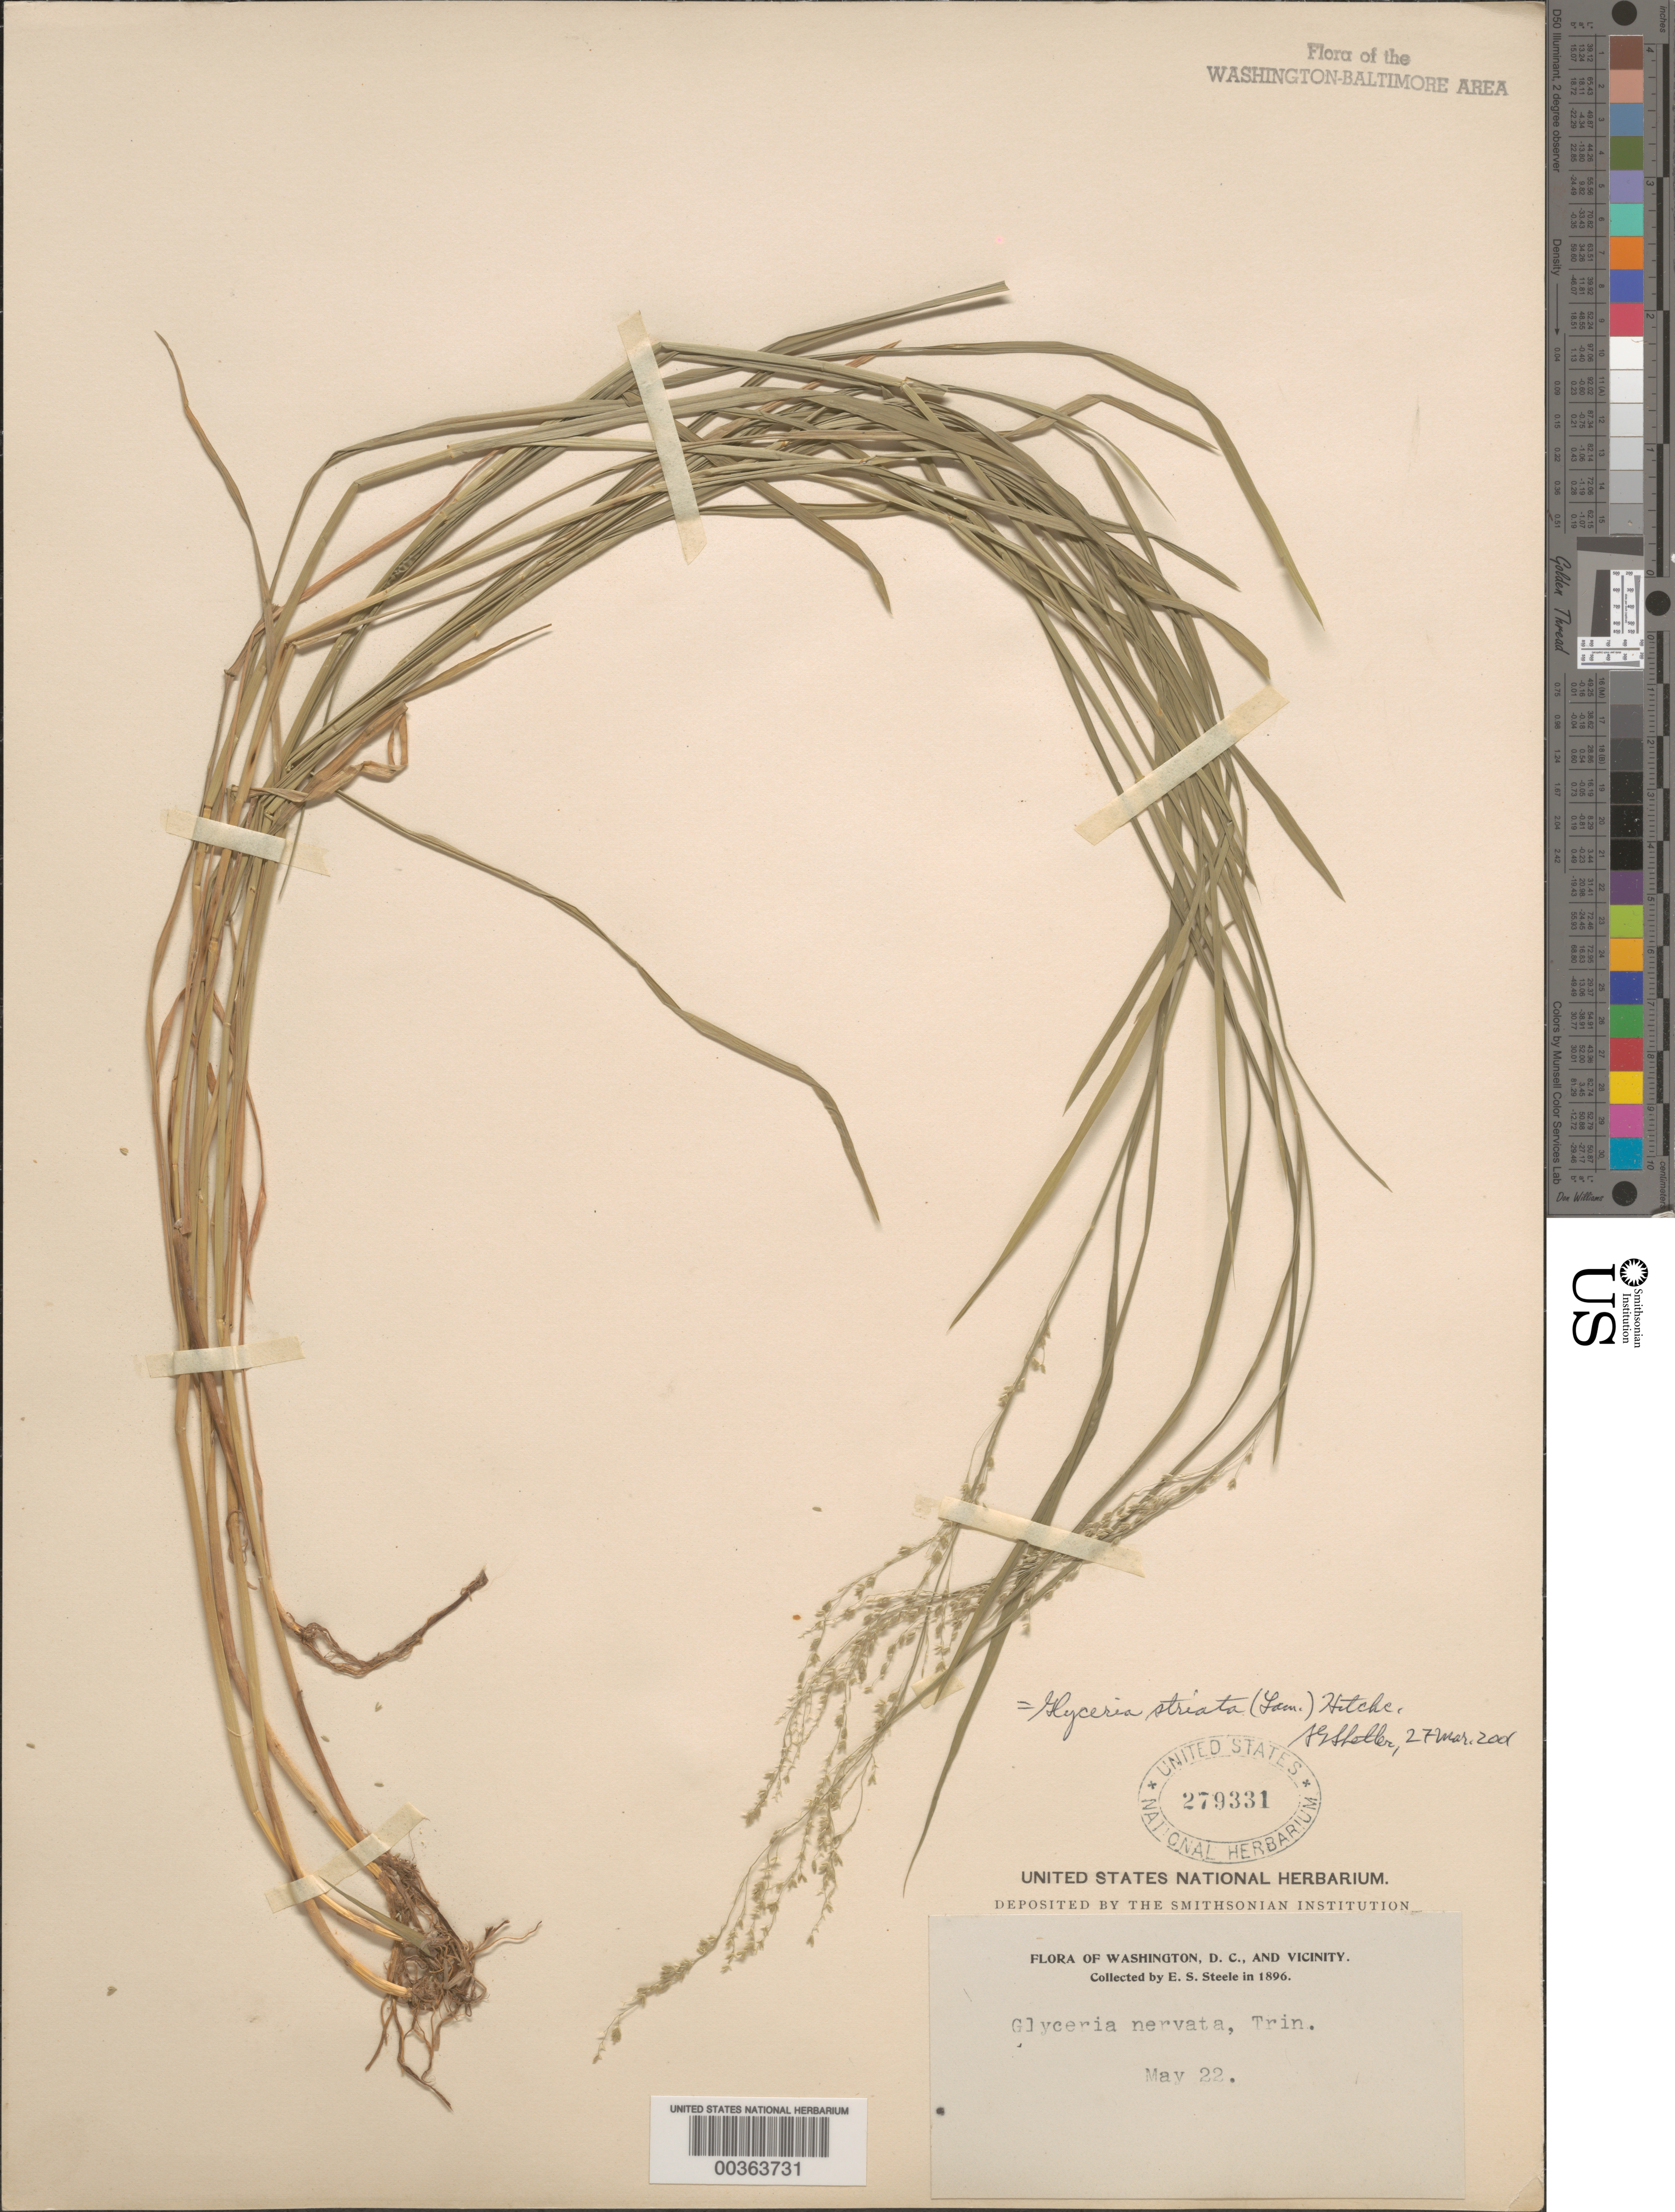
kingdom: Plantae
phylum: Tracheophyta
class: Liliopsida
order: Poales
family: Poaceae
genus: Glyceria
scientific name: Glyceria striata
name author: (Lam.) Hitchc.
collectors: E. Steele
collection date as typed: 22 May 1896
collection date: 1896-05-22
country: United States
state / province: District of Columbia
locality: Washington DC area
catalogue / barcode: US 279331